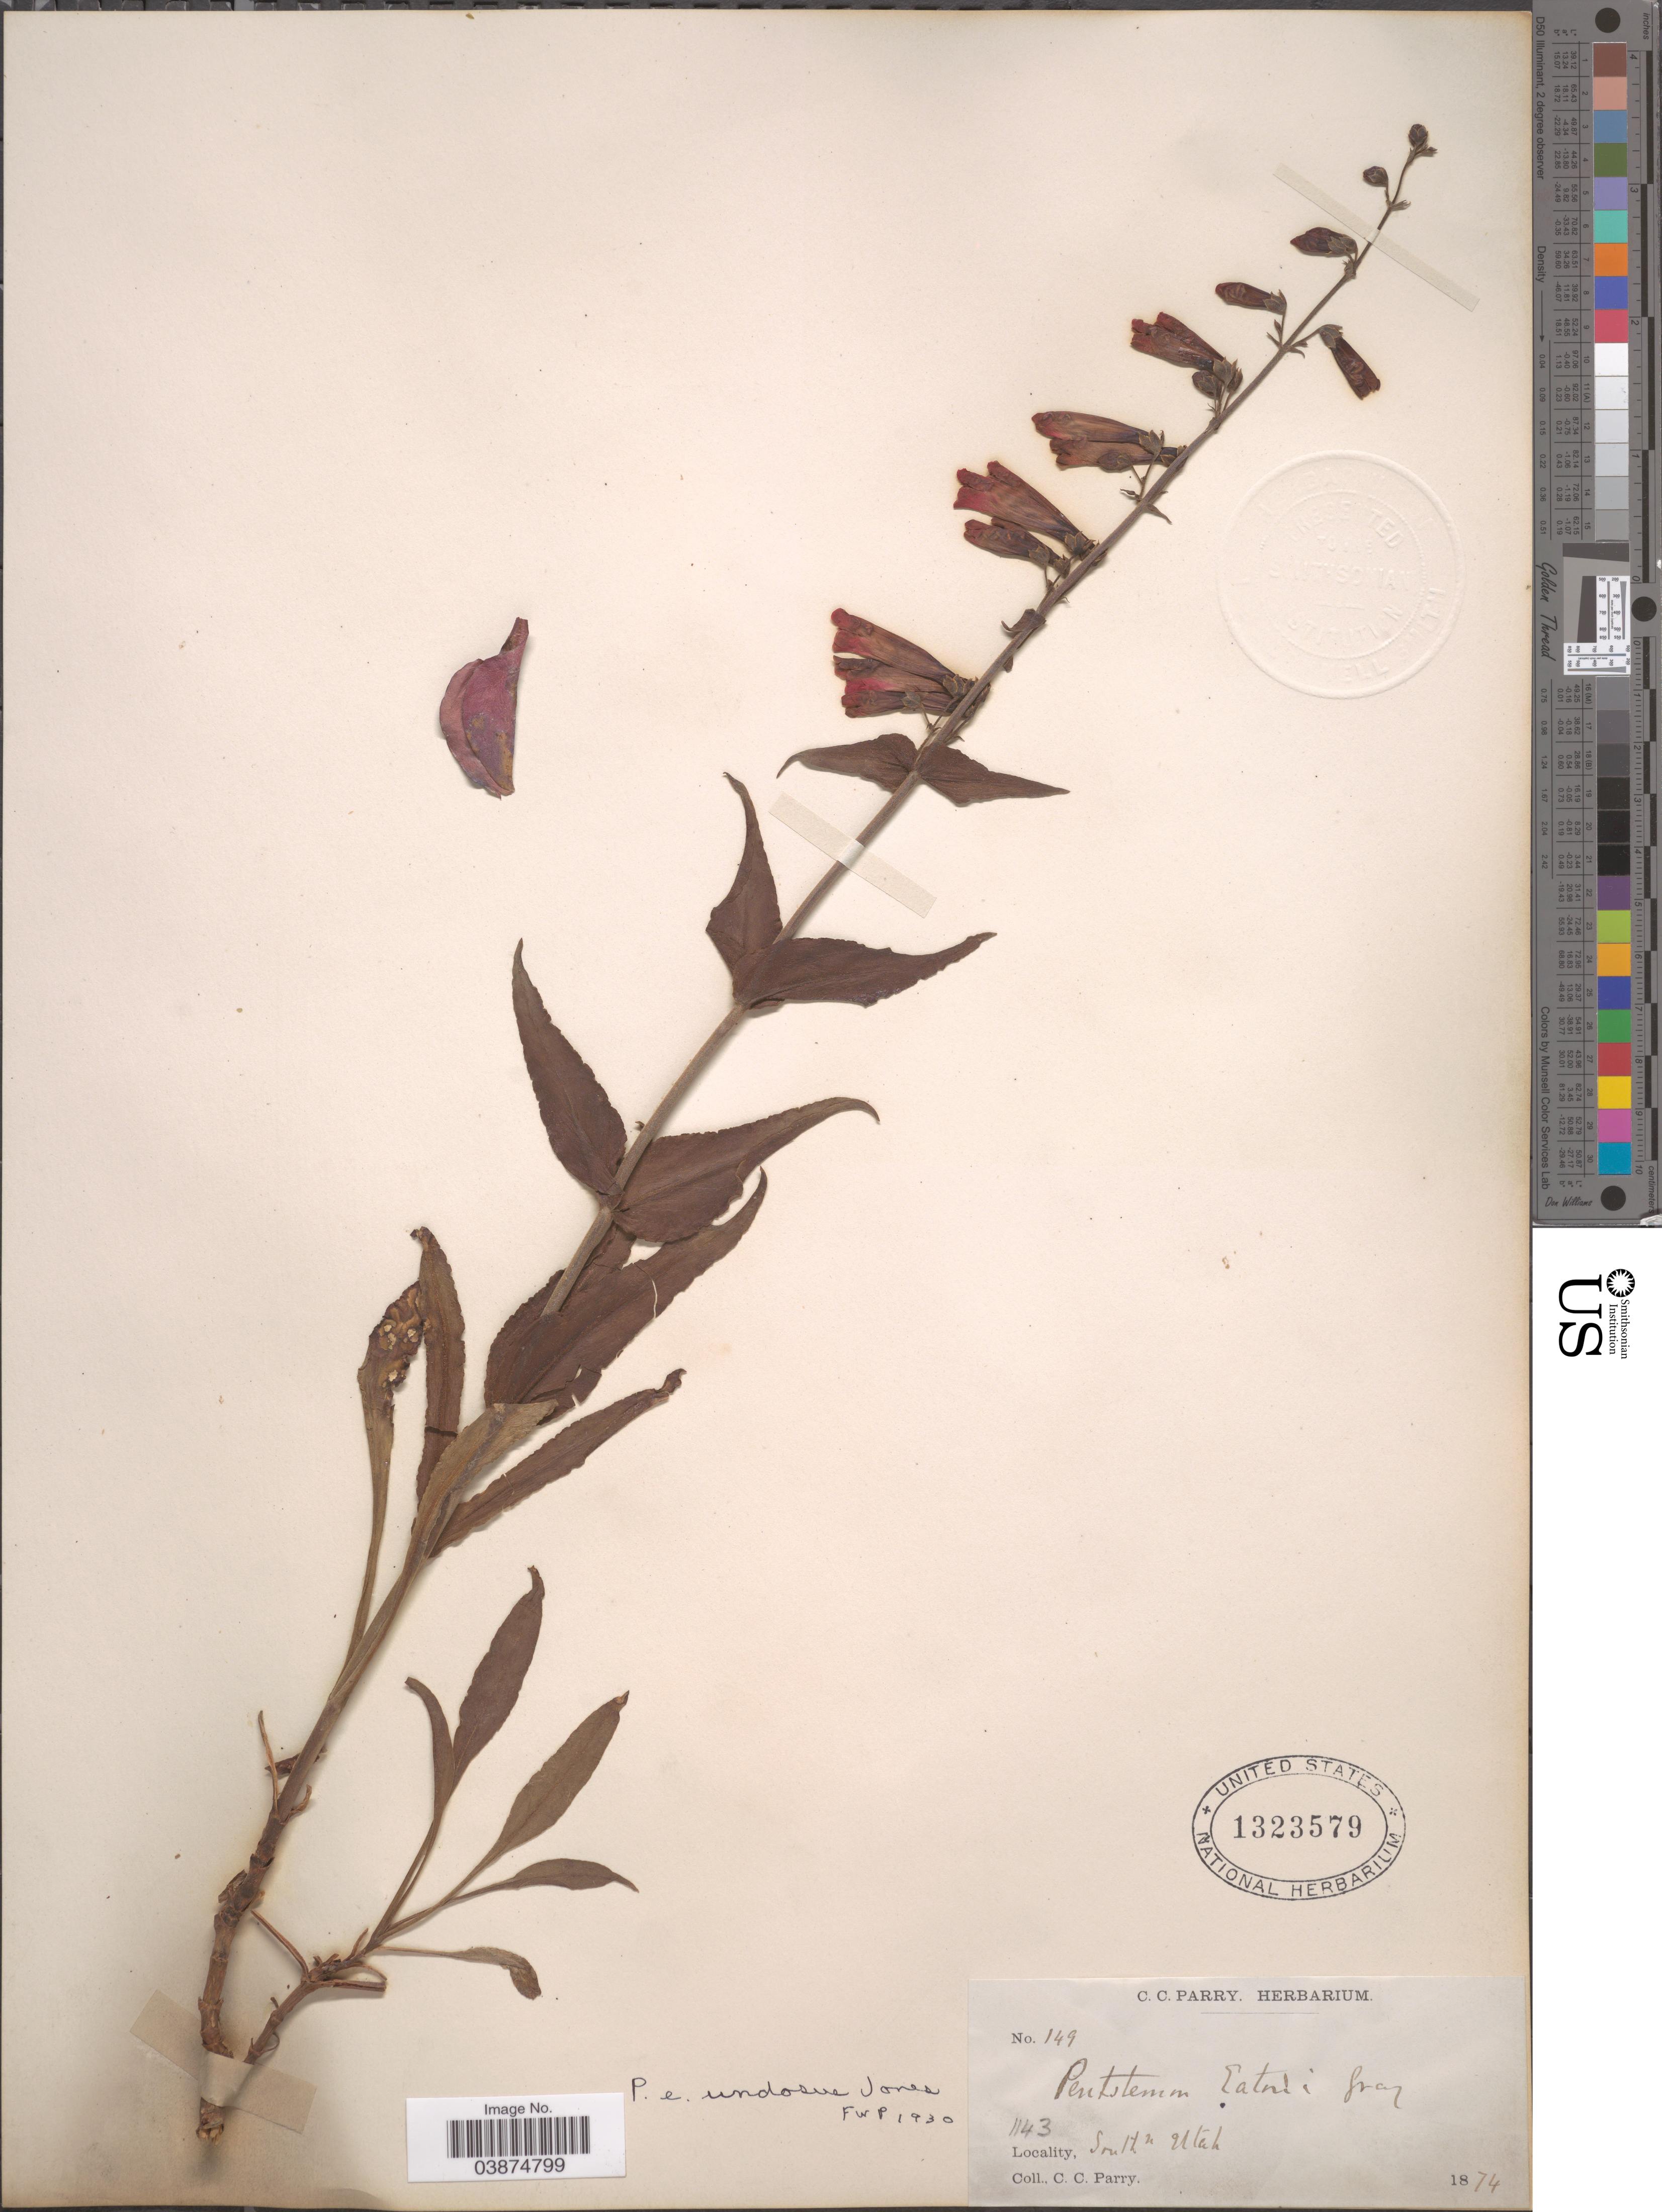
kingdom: Plantae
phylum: Tracheophyta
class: Magnoliopsida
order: Lamiales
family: Plantaginaceae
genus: Penstemon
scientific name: Penstemon eatonii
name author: A. Gray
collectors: C. C. Parry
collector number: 149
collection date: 1874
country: United States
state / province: Utah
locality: Southern Utah.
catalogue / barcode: US 1323579